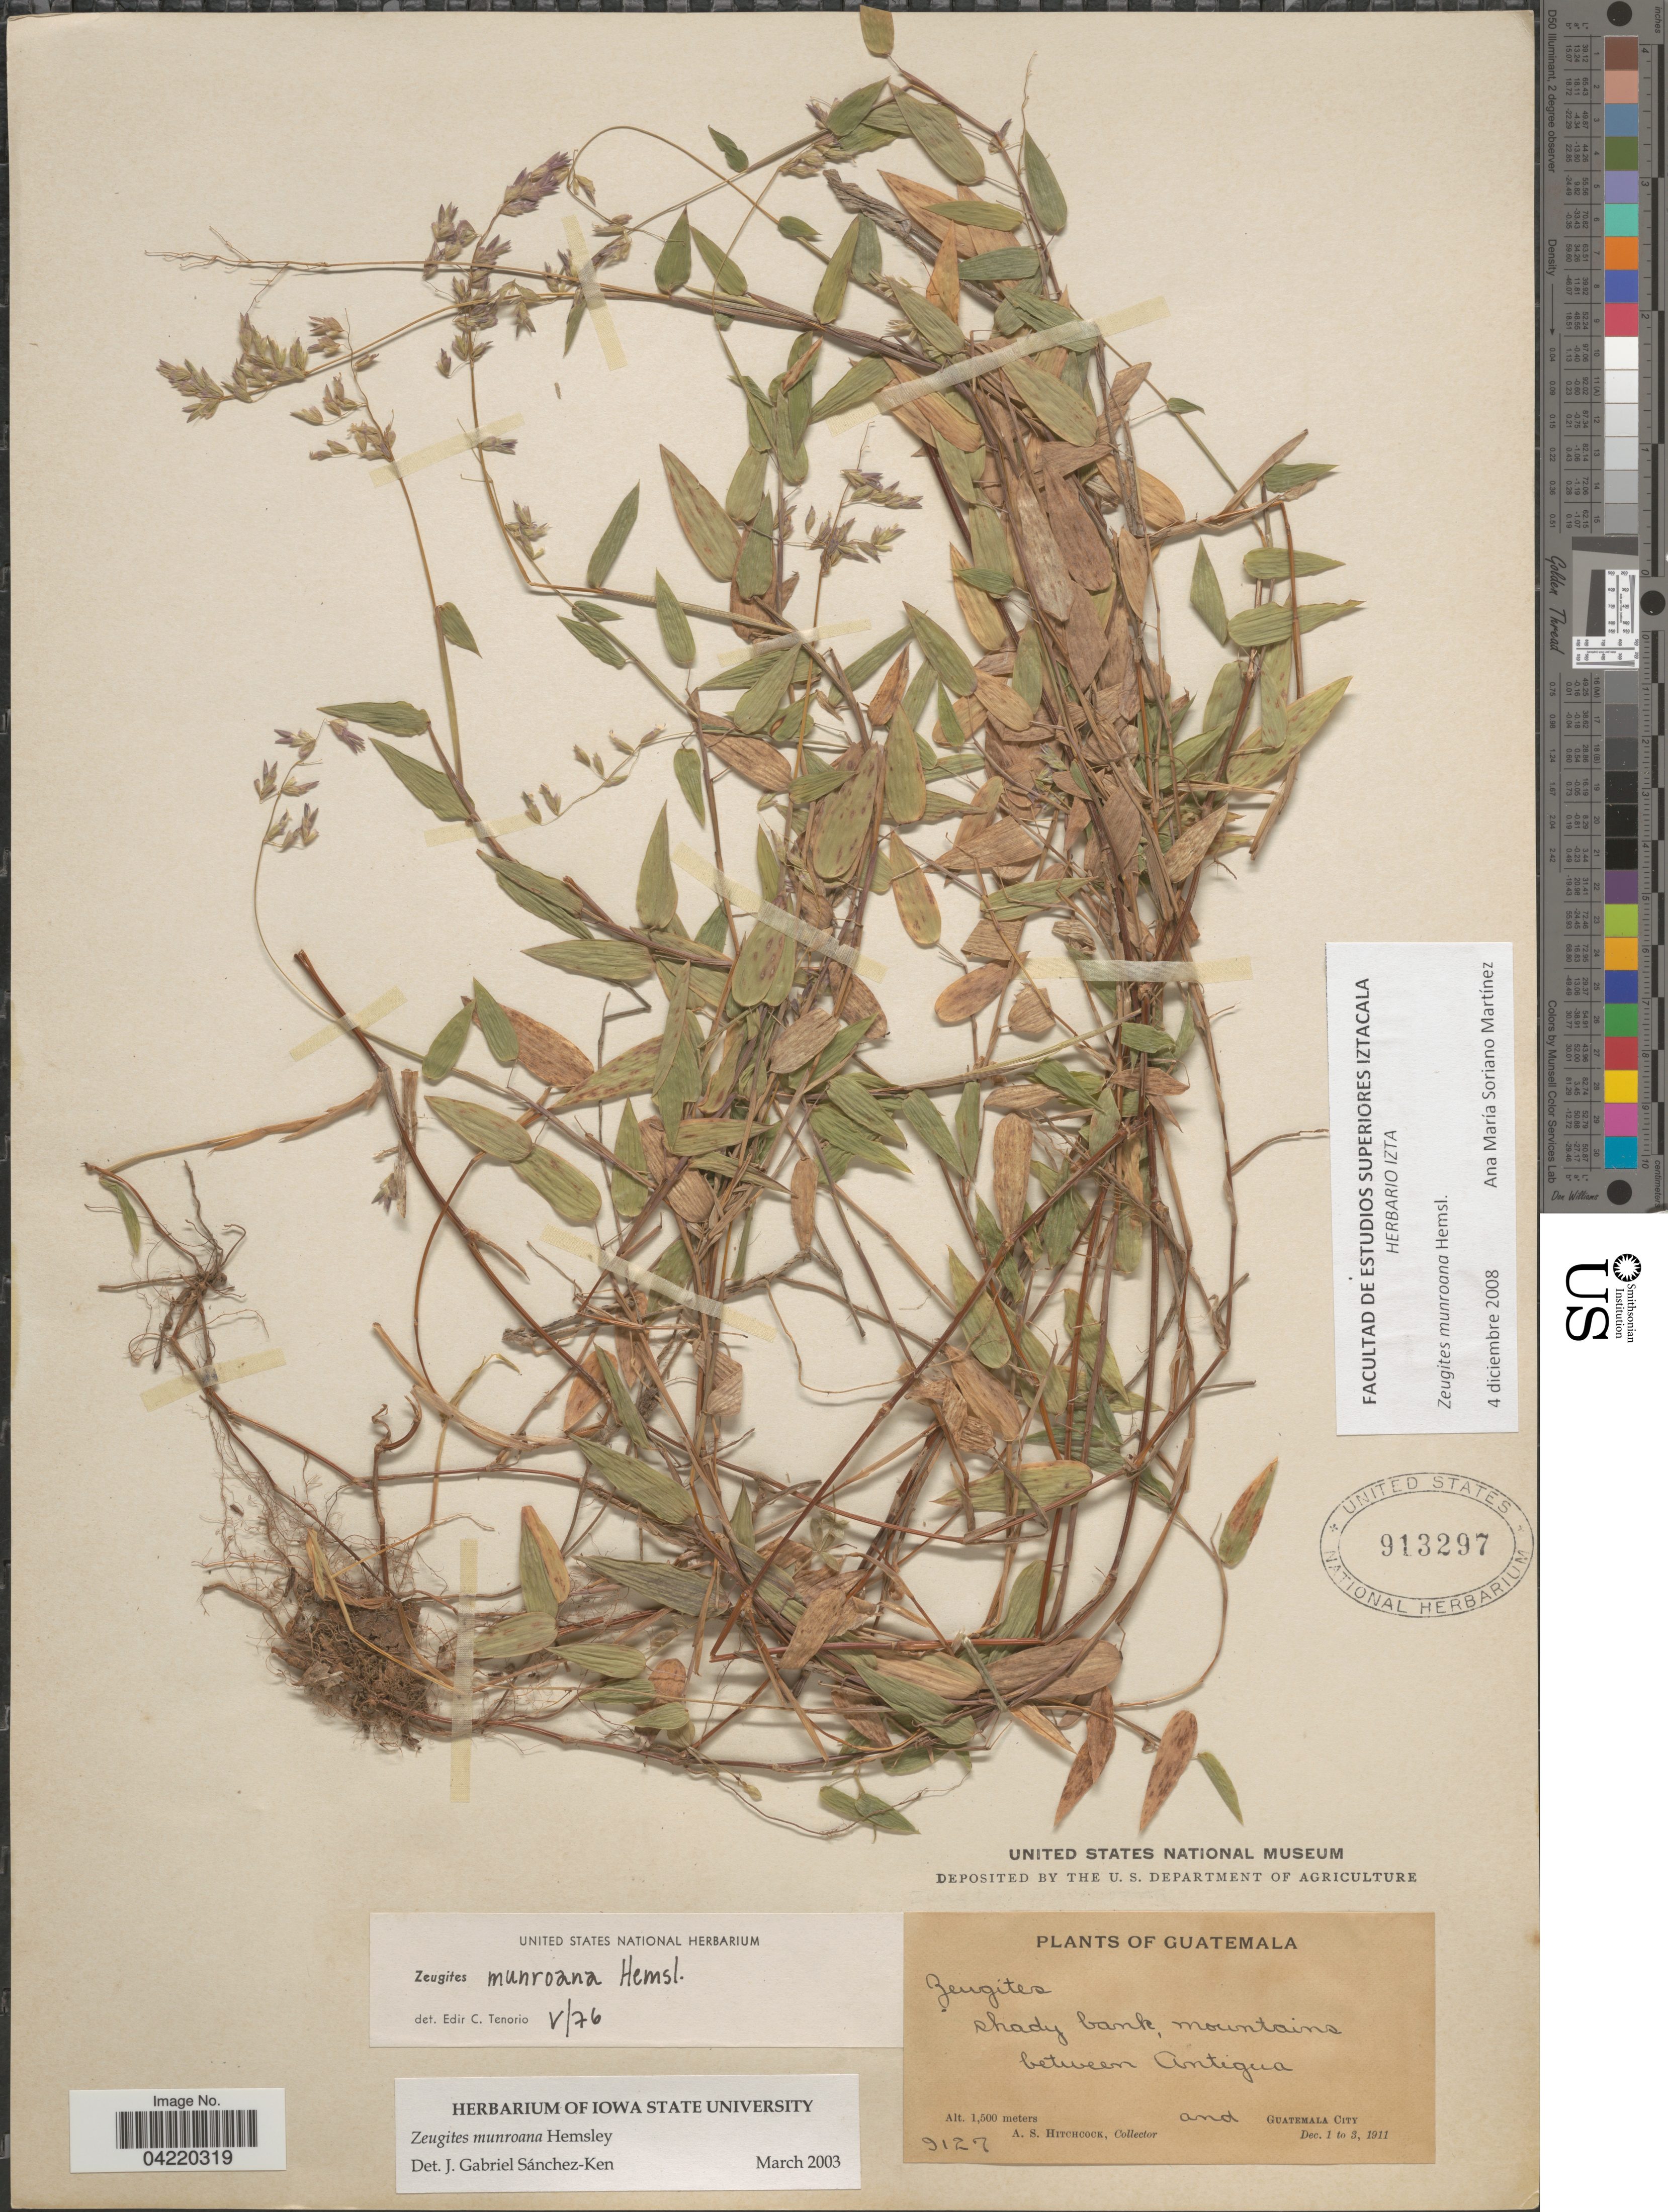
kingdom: Plantae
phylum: Tracheophyta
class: Liliopsida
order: Poales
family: Poaceae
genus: Zeugites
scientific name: Zeugites munroanus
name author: Hemsl.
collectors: A. S. Hitchcock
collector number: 9127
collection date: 1911-12-01/1911-12-03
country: Guatemala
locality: Shady bank, mountains between Antigua and Guatemala City.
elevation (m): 1500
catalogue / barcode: US 913297